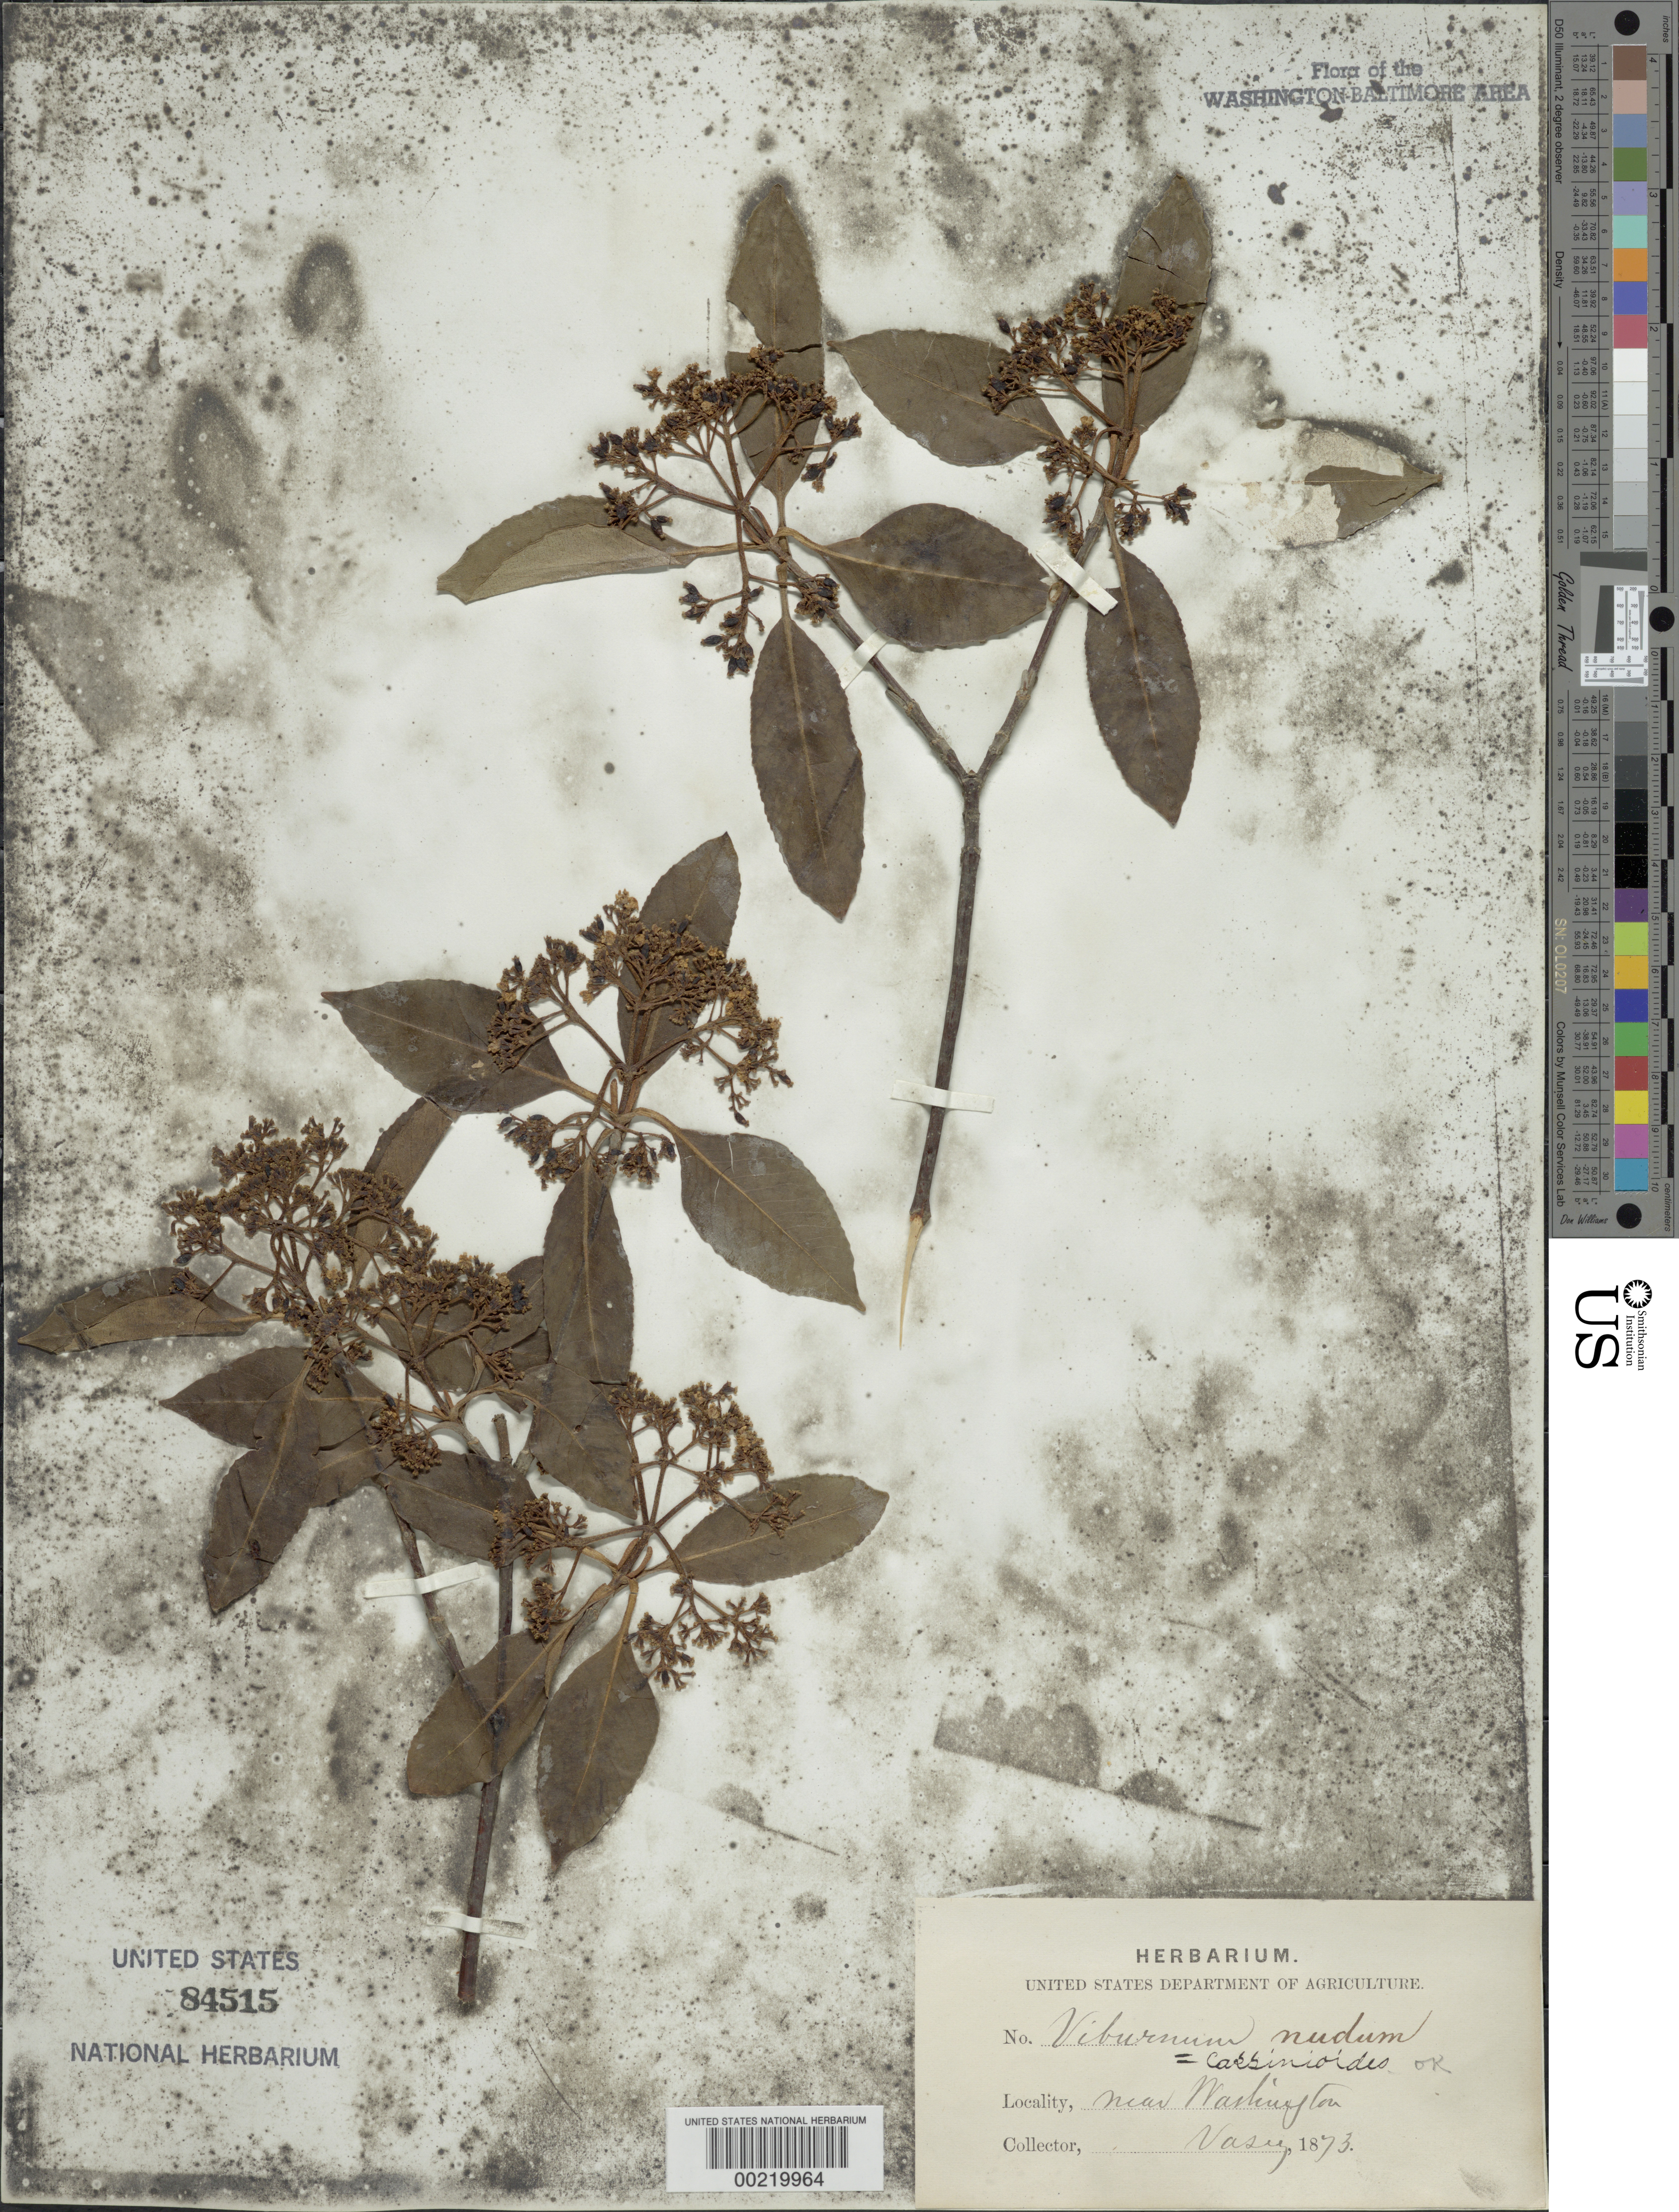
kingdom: Plantae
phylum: Tracheophyta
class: Magnoliopsida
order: Dipsacales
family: Viburnaceae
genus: Viburnum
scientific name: Viburnum cassinoides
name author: L.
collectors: G. Vasey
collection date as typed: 1873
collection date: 1873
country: United States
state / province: District of Columbia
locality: Near Washington DC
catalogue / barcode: US 84515